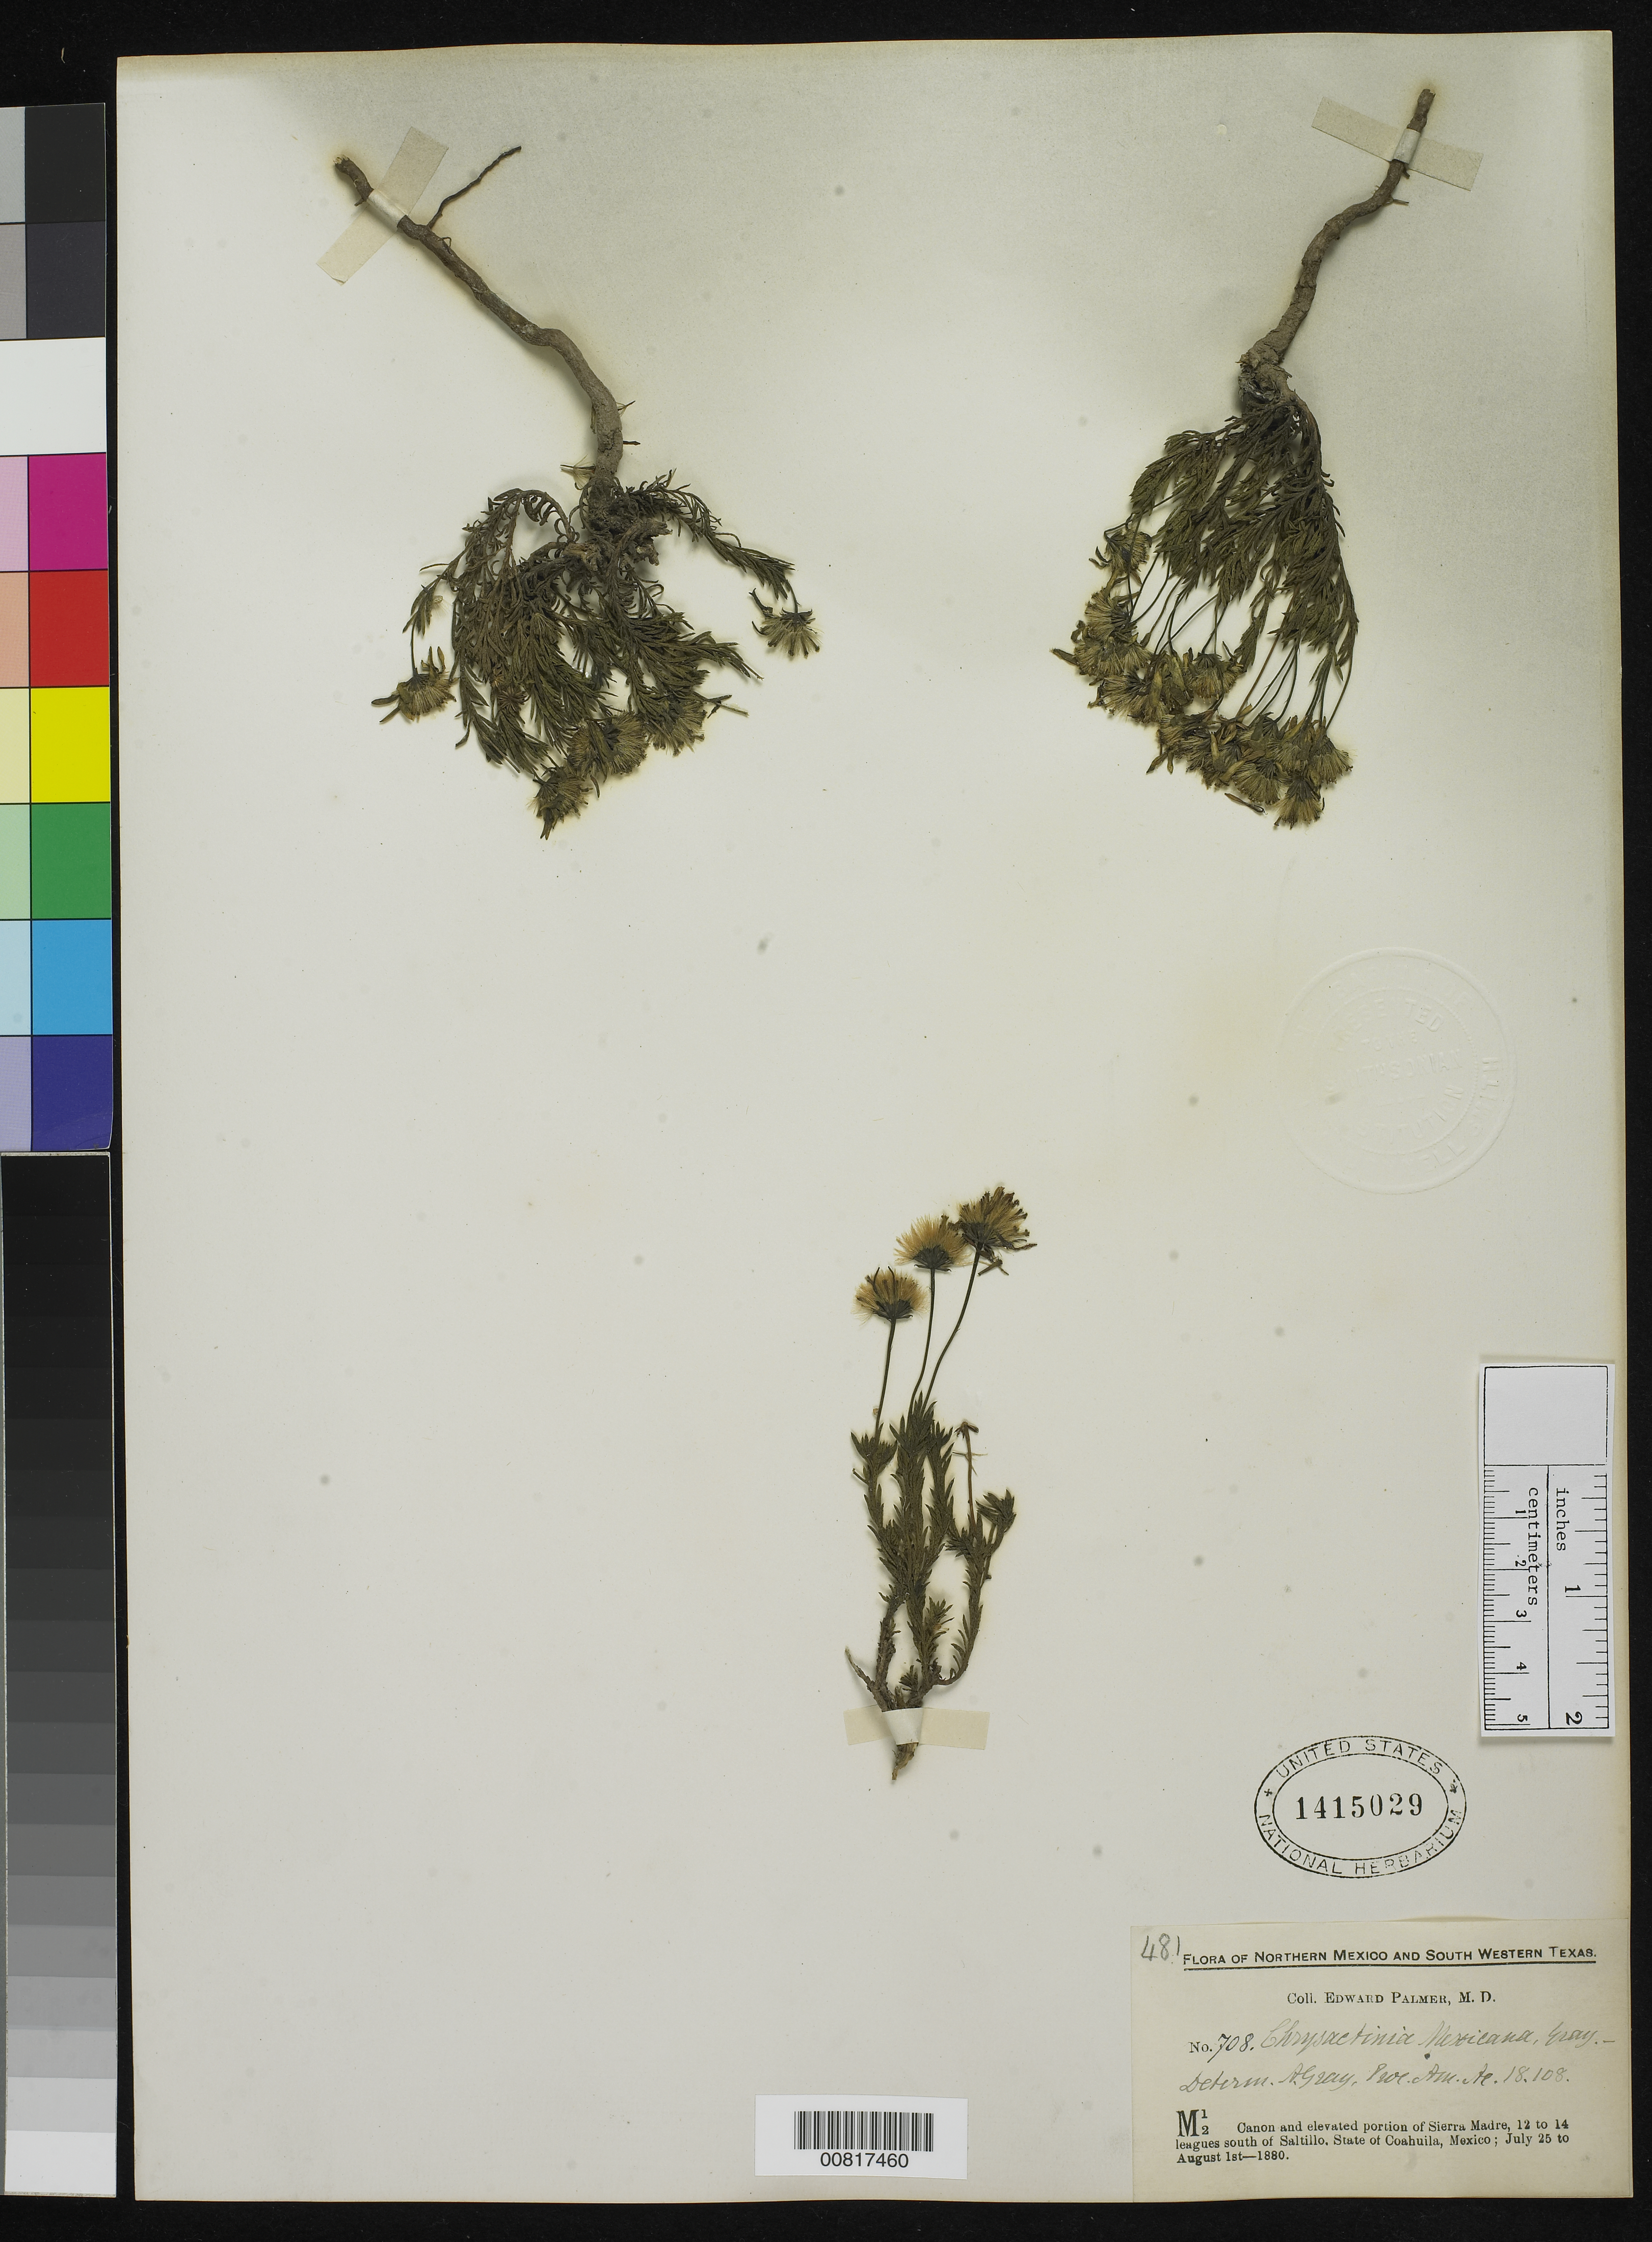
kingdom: Plantae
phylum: Tracheophyta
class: Magnoliopsida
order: Asterales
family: Asteraceae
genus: Chrysactinia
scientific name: Chrysactinia mexicana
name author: A. Gray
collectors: E. Palmer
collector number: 708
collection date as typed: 25 Jul 1880 to 01 Aug 1880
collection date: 1880-07-25/1880-08-01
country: Mexico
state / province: Coahuila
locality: M12. Cañon and elevated portion of Sierra Madre, 12 to 14 leagues south of Saltillo, Coahuila.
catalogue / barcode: US 1415029